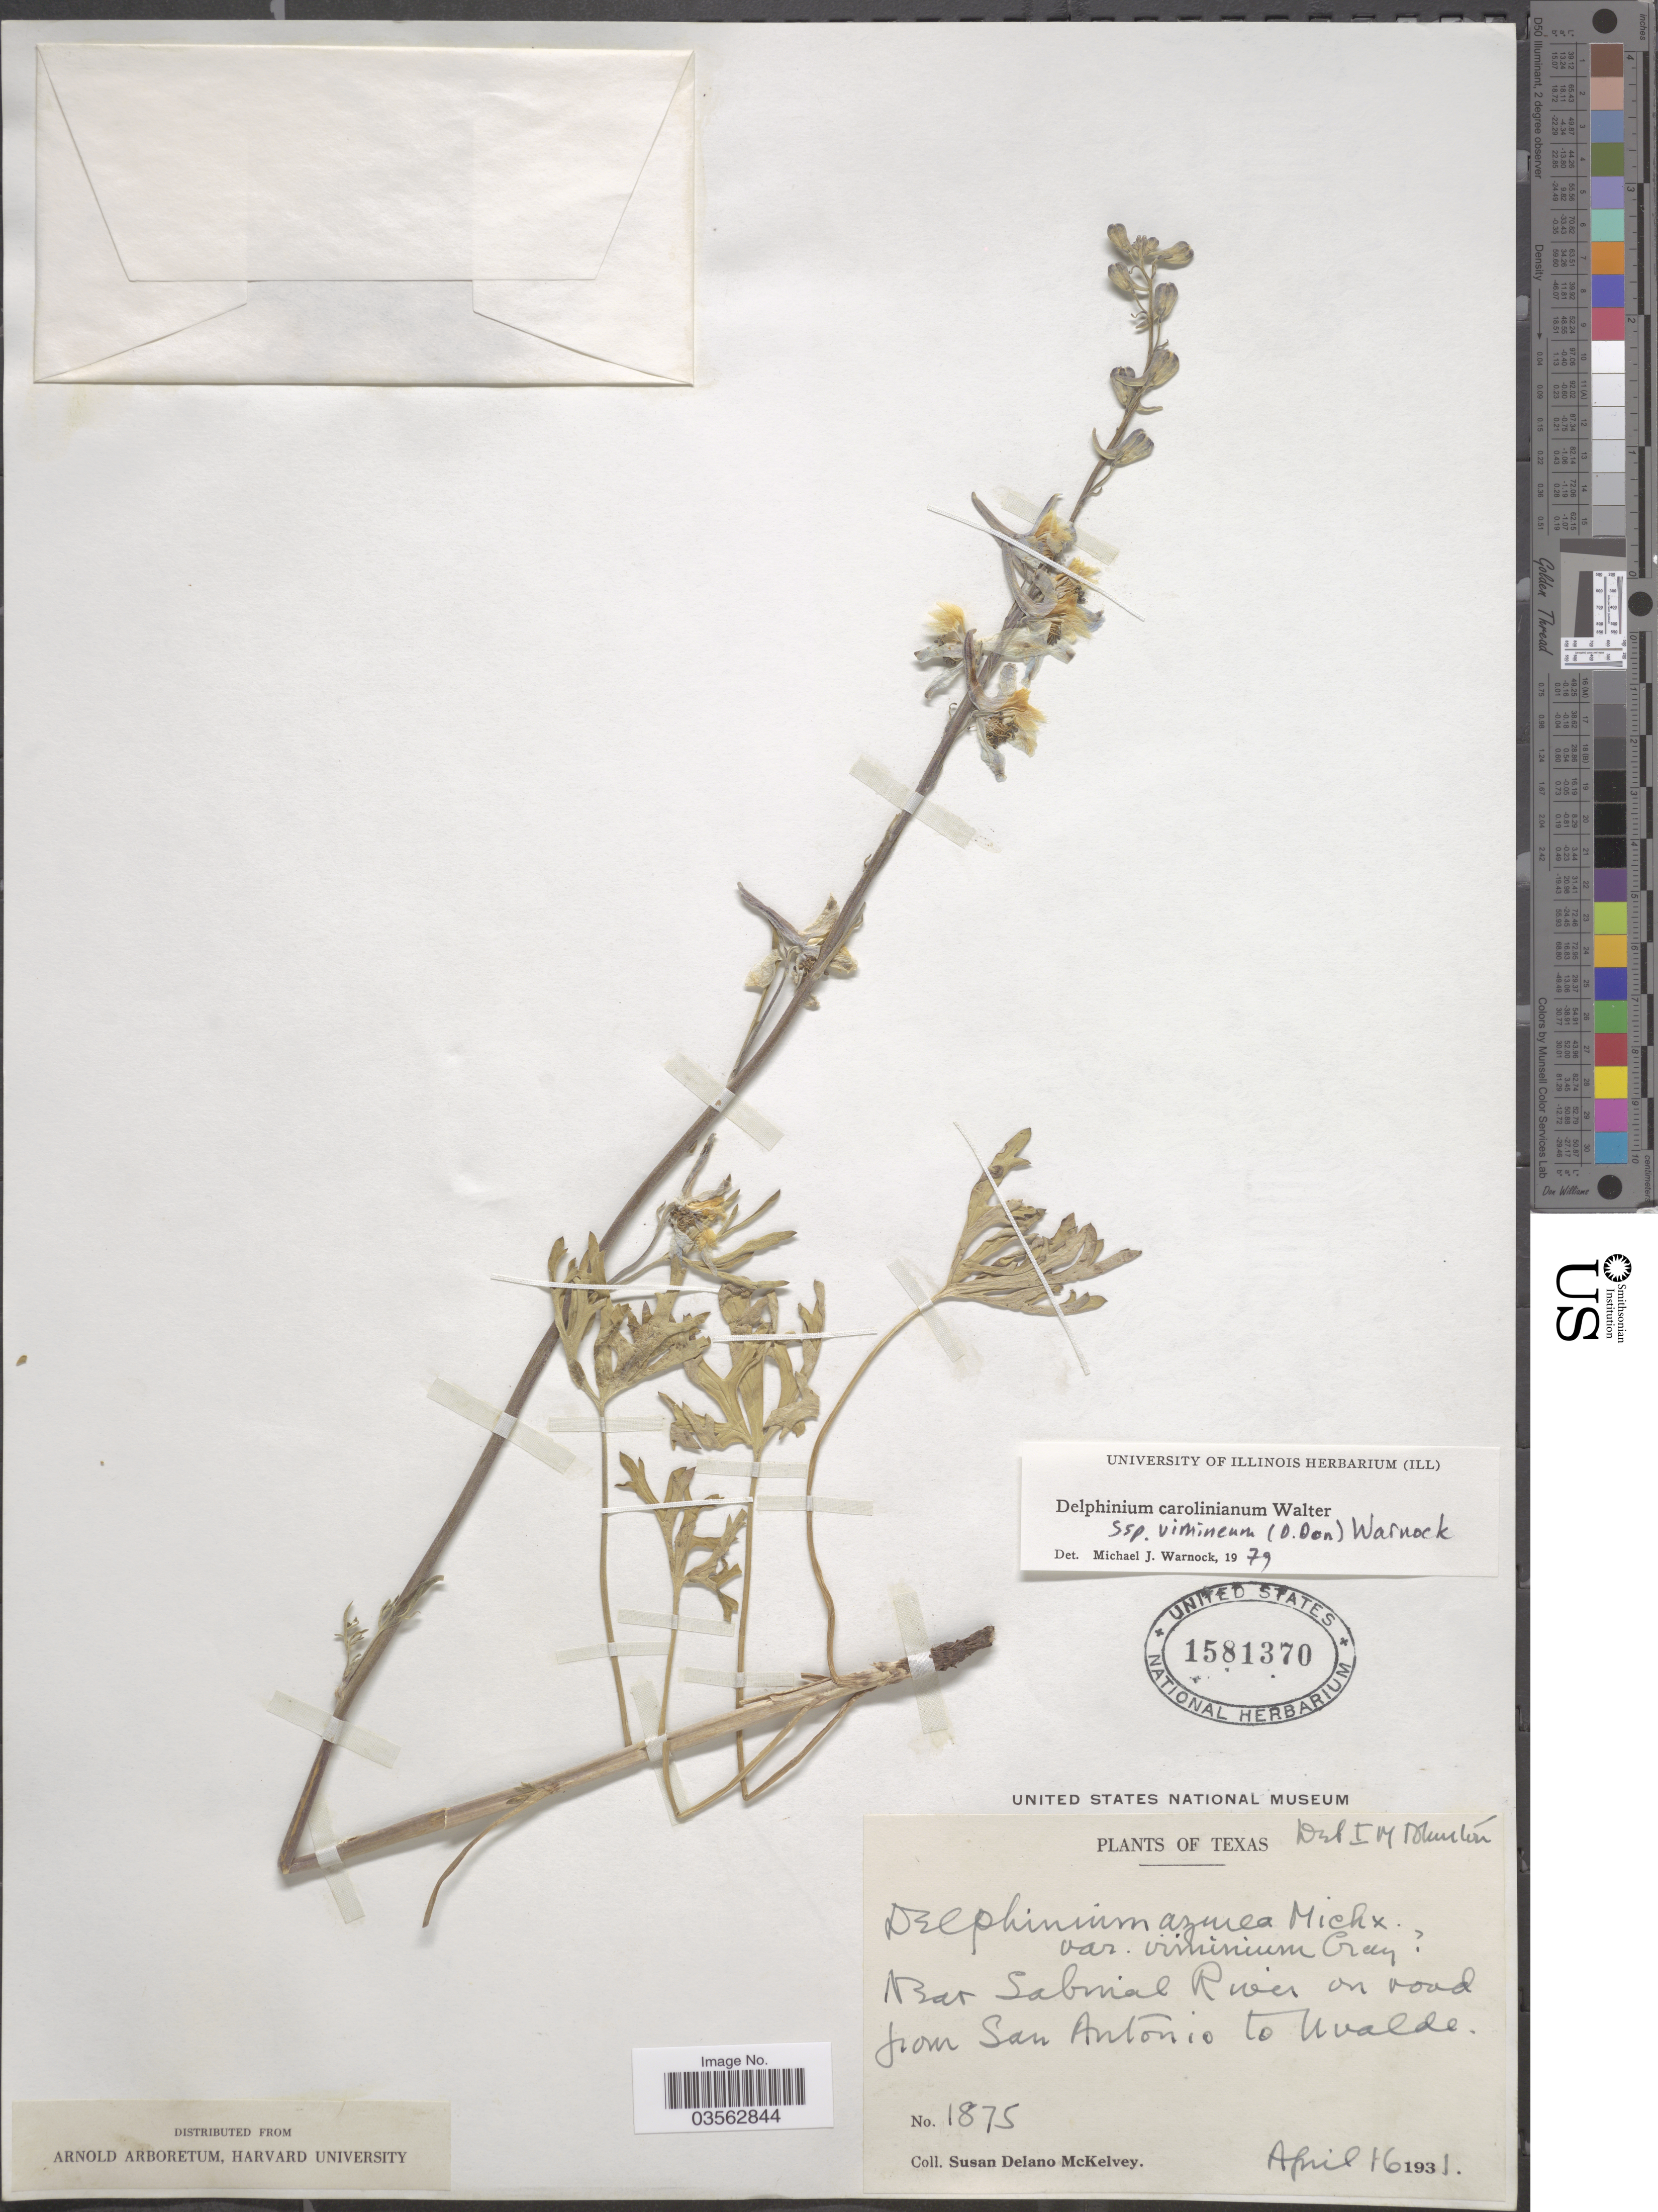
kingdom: Plantae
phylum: Tracheophyta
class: Magnoliopsida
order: Ranunculales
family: Ranunculaceae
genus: Delphinium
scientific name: Delphinium carolinianum subsp. vimineum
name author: Walter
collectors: S. A. McKelvey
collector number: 1875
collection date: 1931-04-16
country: United States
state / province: Texas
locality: Bar Sabinal River on road from San Antonio to Uvalde.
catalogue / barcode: US 1581370